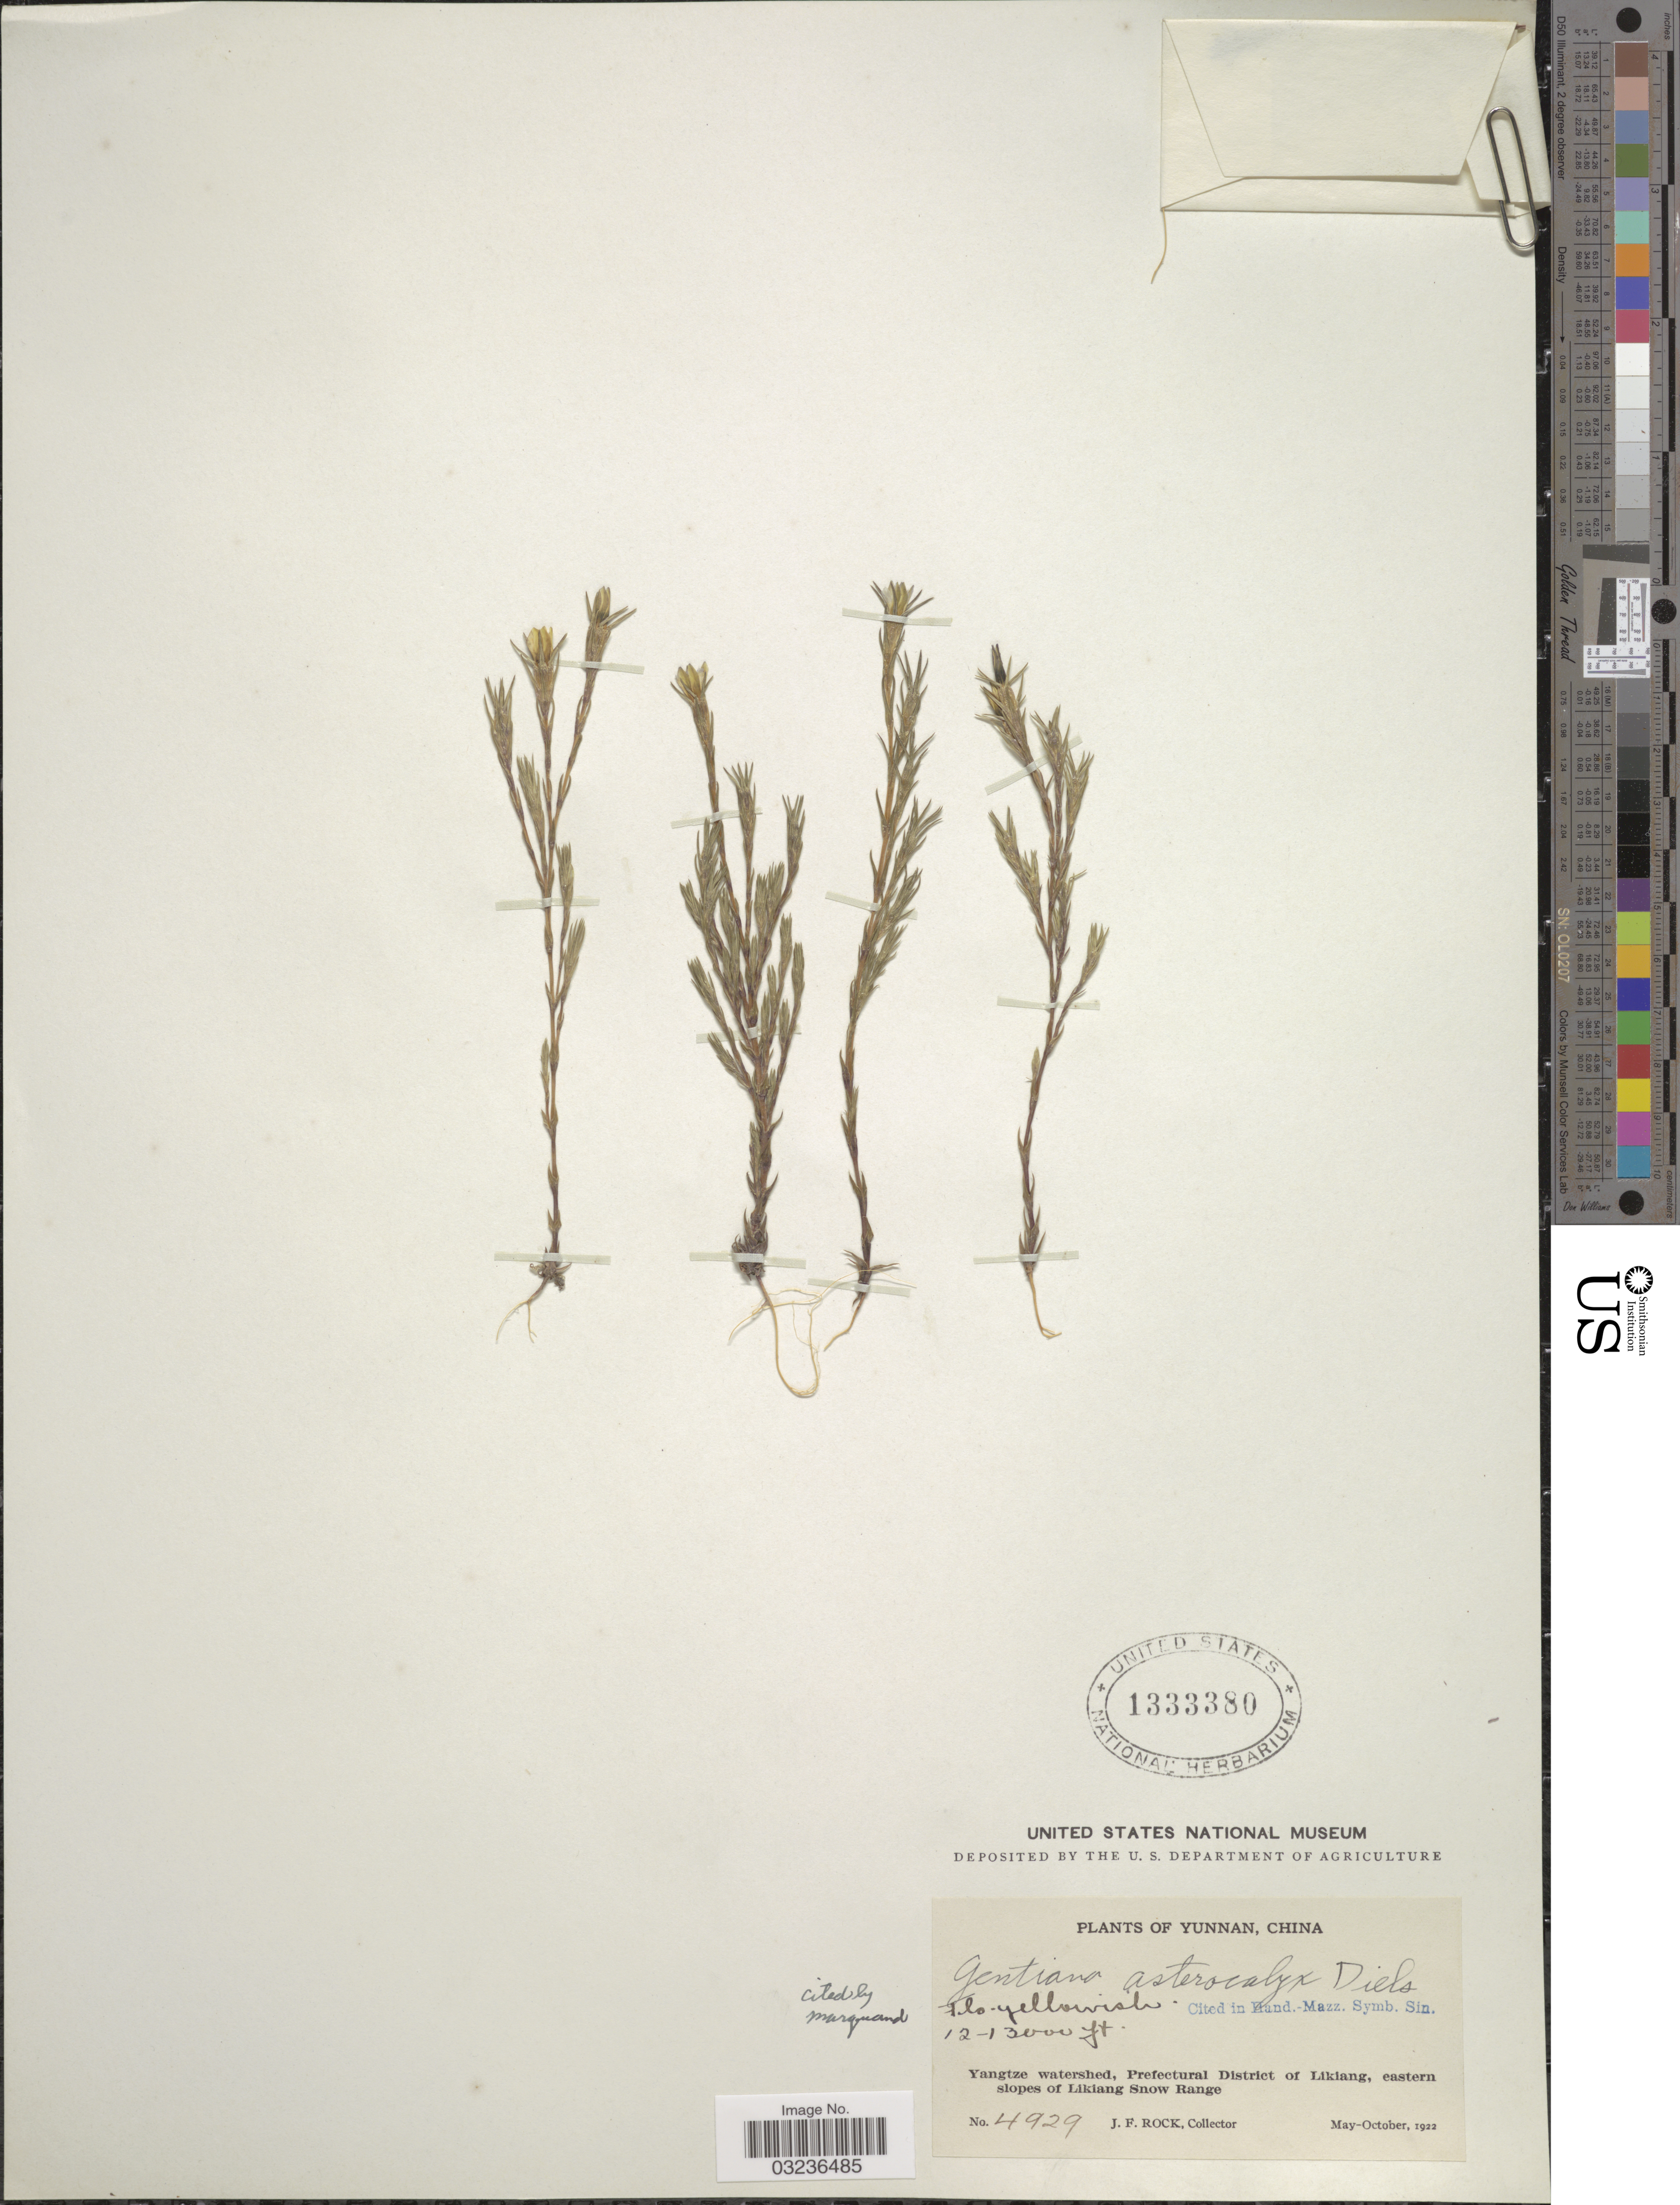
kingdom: Plantae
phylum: Tracheophyta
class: Magnoliopsida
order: Gentianales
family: Gentianaceae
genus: Gentiana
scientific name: Gentiana asterocalyx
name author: Diels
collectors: J. Rock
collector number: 4929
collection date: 1922-05/1922-10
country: China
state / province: Yunnan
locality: Yangtze watershed, Prefectural District of Likiang, eastern slopes of Likiang Snow Range.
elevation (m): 3658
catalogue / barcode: US 1333380